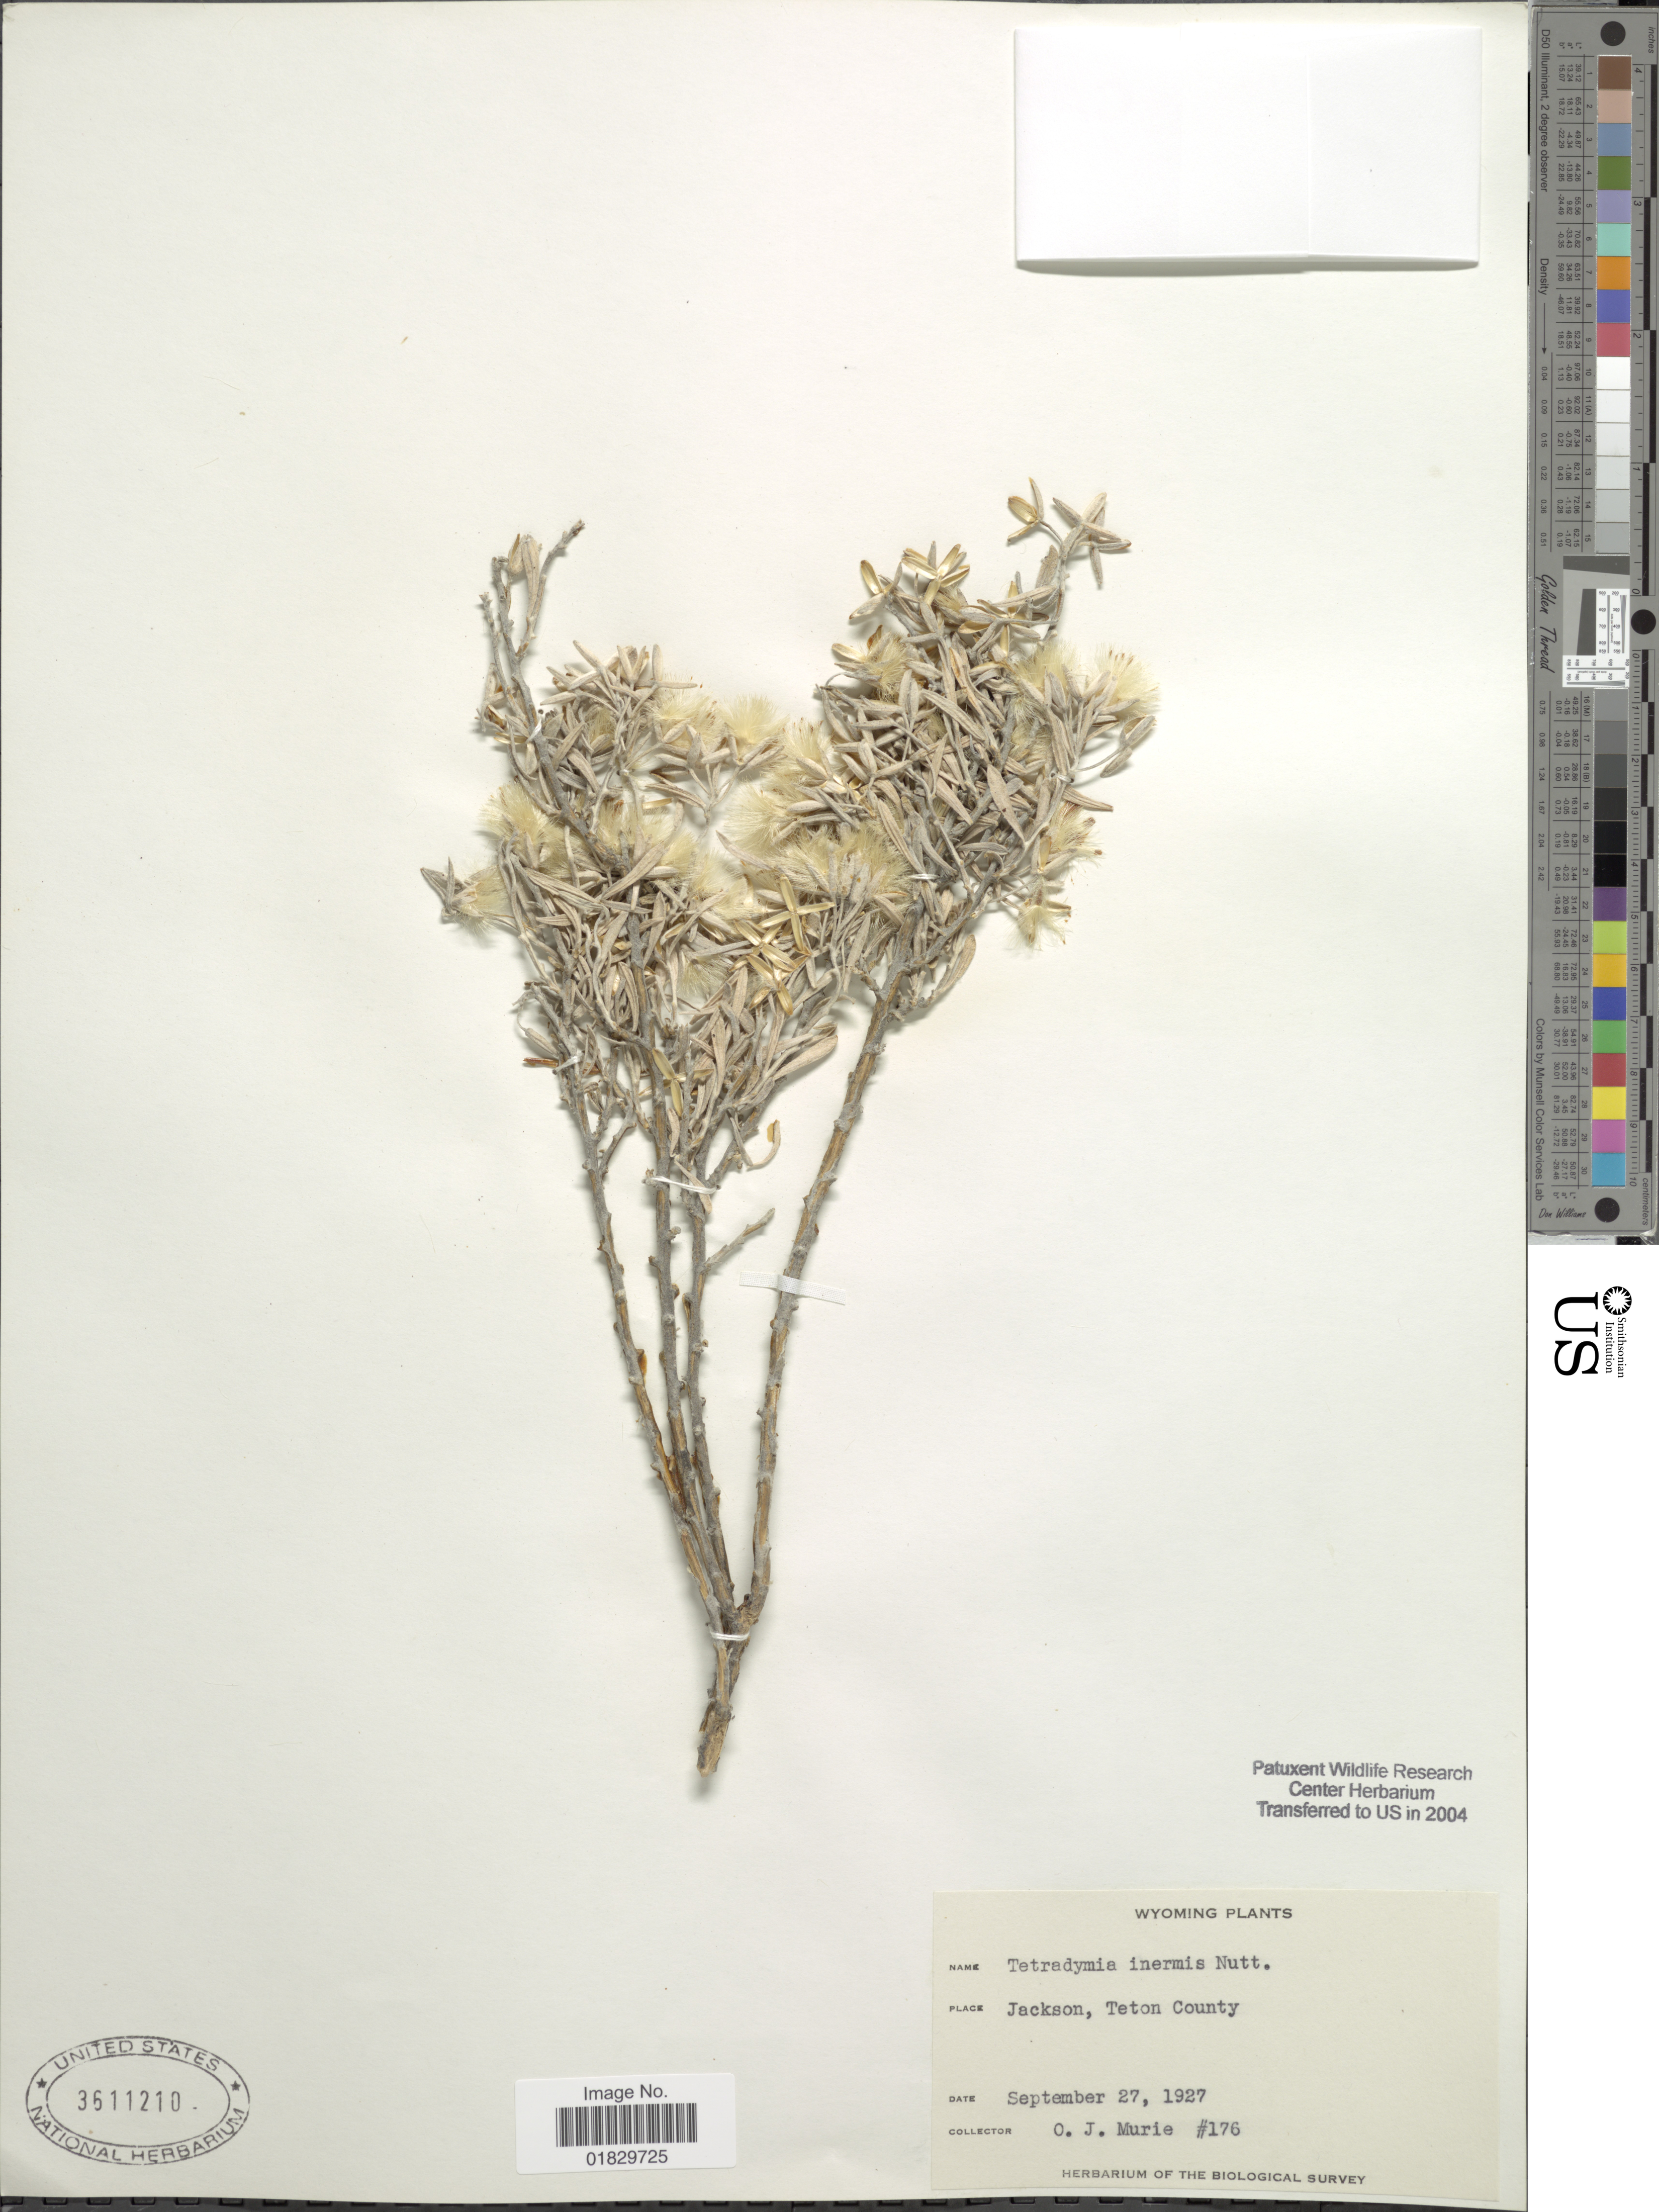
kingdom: Plantae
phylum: Tracheophyta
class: Magnoliopsida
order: Asterales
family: Asteraceae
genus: Tetradymia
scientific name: Tetradymia canescens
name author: DC.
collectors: O. Murie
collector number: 176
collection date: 1927-09-27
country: United States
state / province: Wyoming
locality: Jackson, Teton County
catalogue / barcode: US 3611210